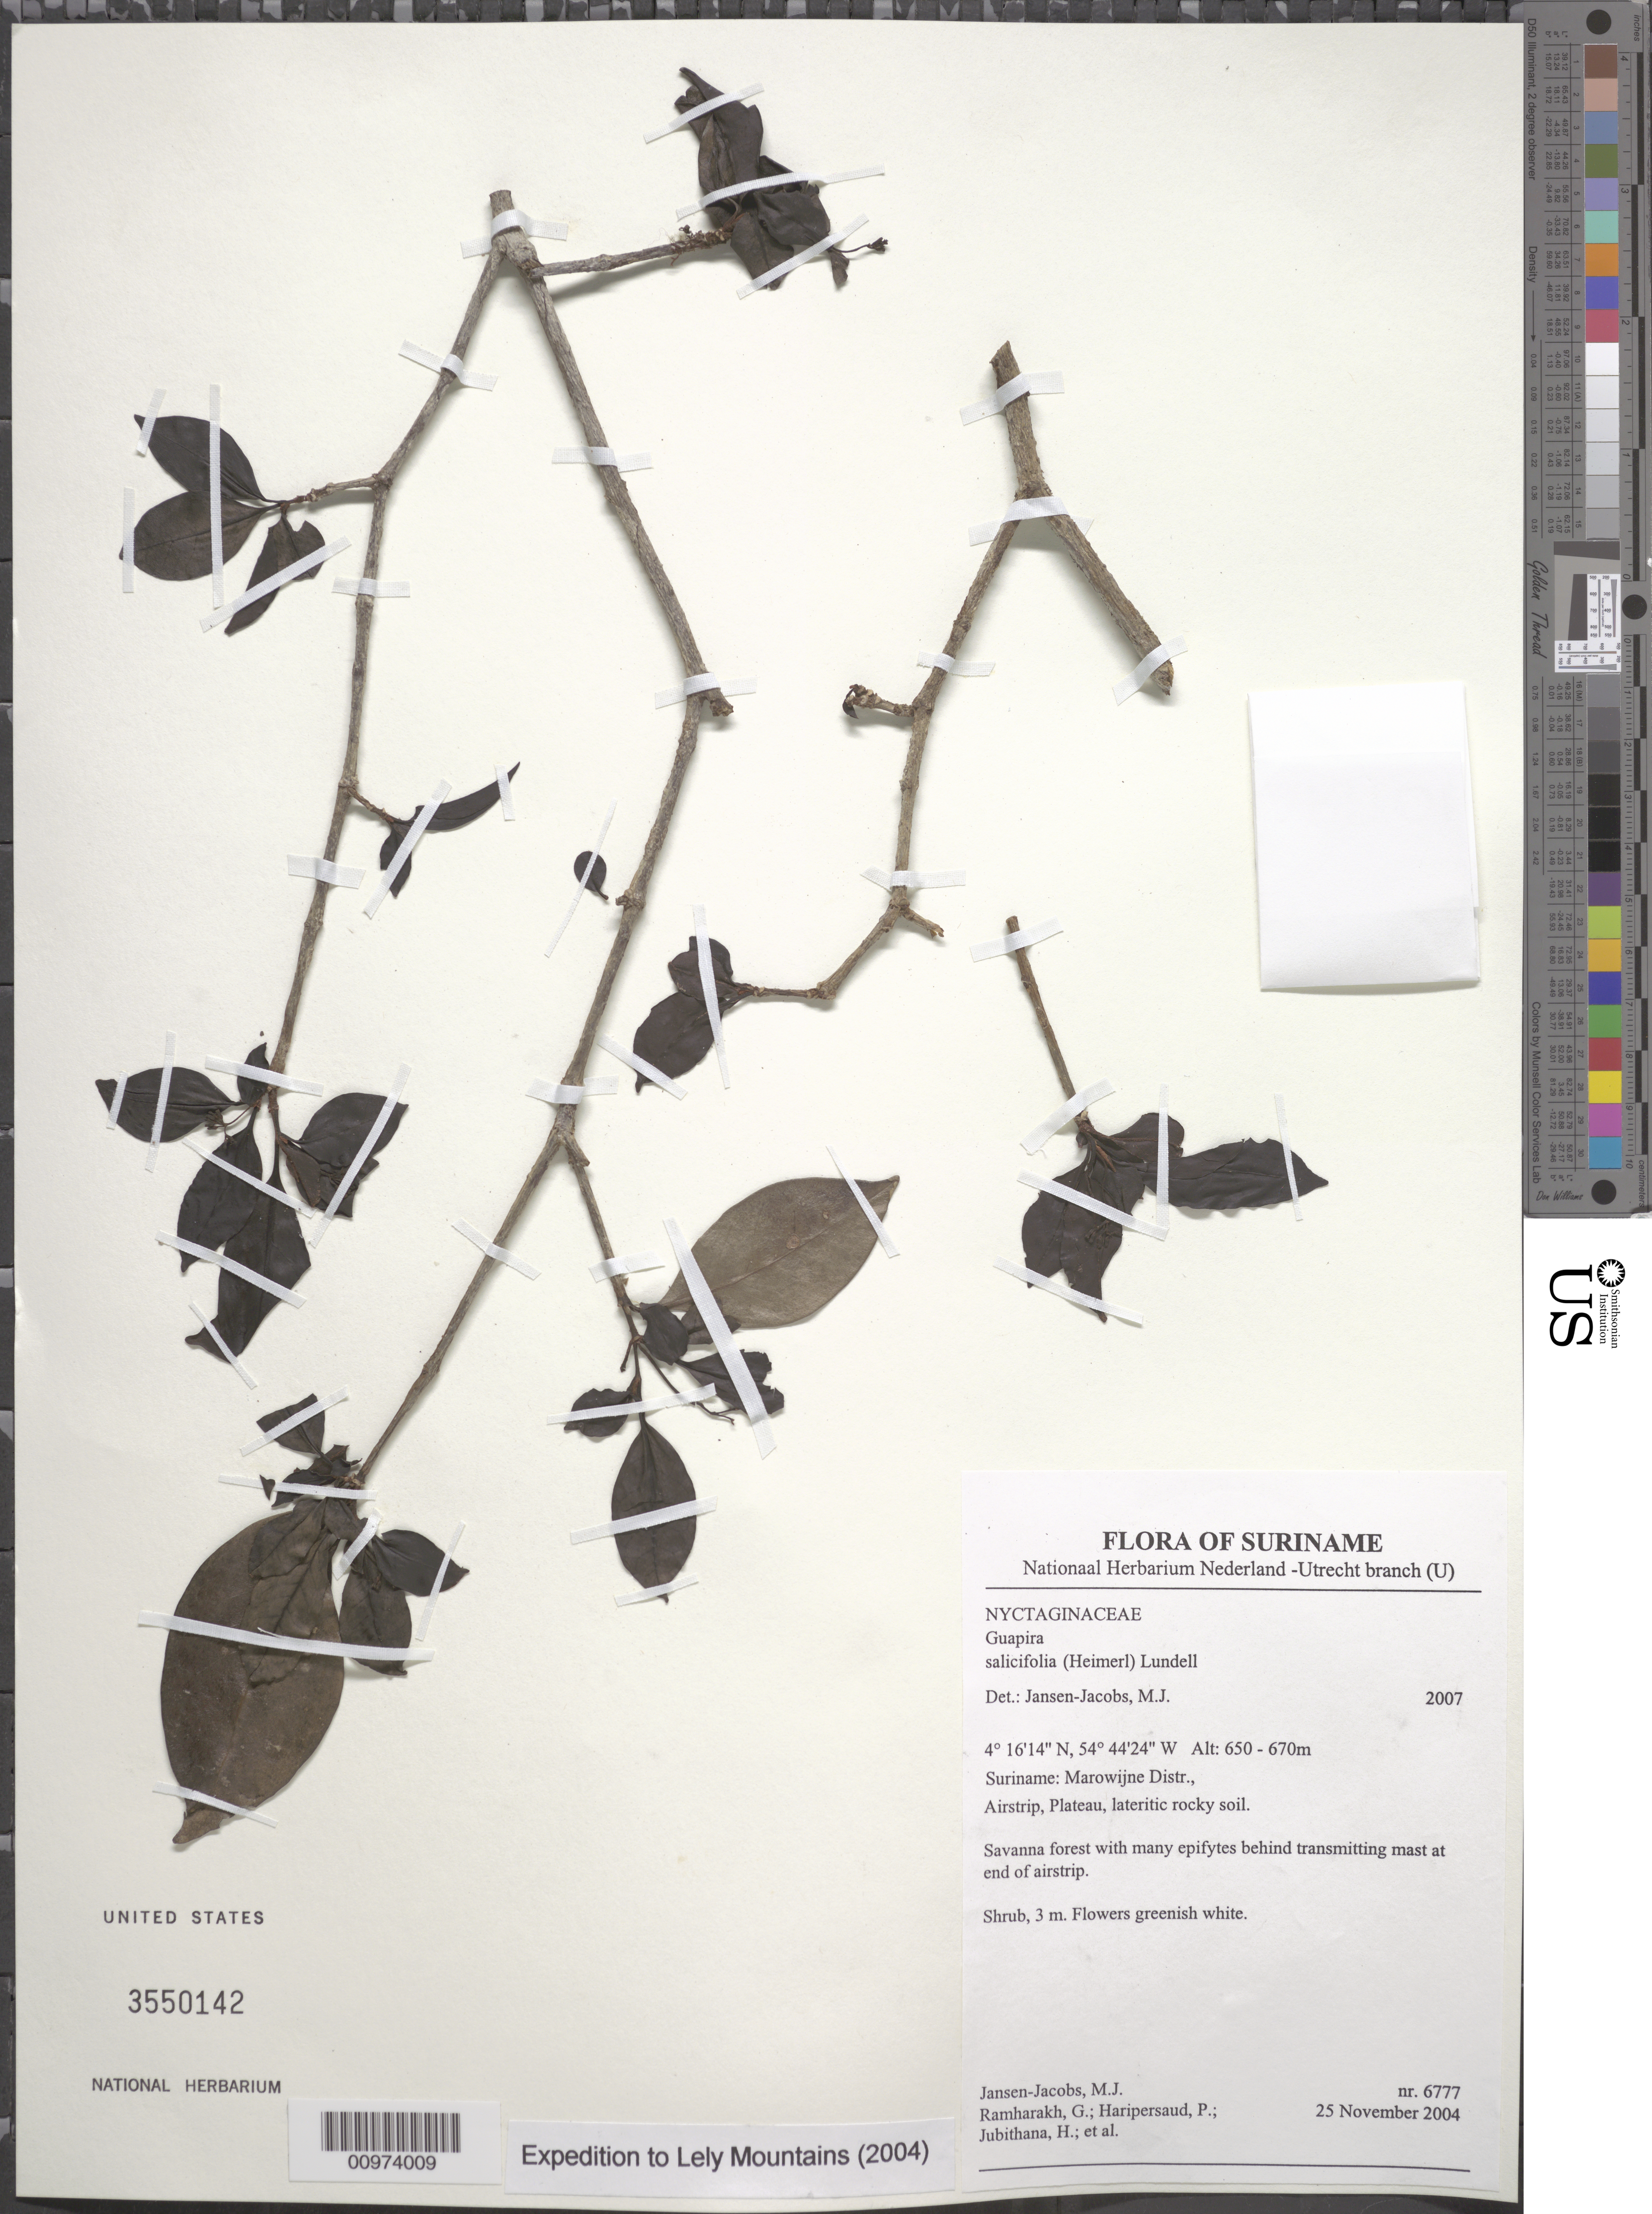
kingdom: Plantae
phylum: Tracheophyta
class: Magnoliopsida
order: Caryophyllales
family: Nyctaginaceae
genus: Guapira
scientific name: Guapira salicifolia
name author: (Heimerl) Lundell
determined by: Jansen-Jacobs, M. J., (U), Nationaal Herbarium Nederland, Utrecht University branch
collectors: M. J. Jansen-Jacobs et al.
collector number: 6777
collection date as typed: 25-Nov-04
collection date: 2004-11-25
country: Suriname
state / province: Marowijne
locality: Marowijne Distr., Airstrip, Plateau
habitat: Lateritic rocky soil. Savanna forest with many epiphytes behind transmitting mast at end of airstrip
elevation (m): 650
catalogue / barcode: US 3550142